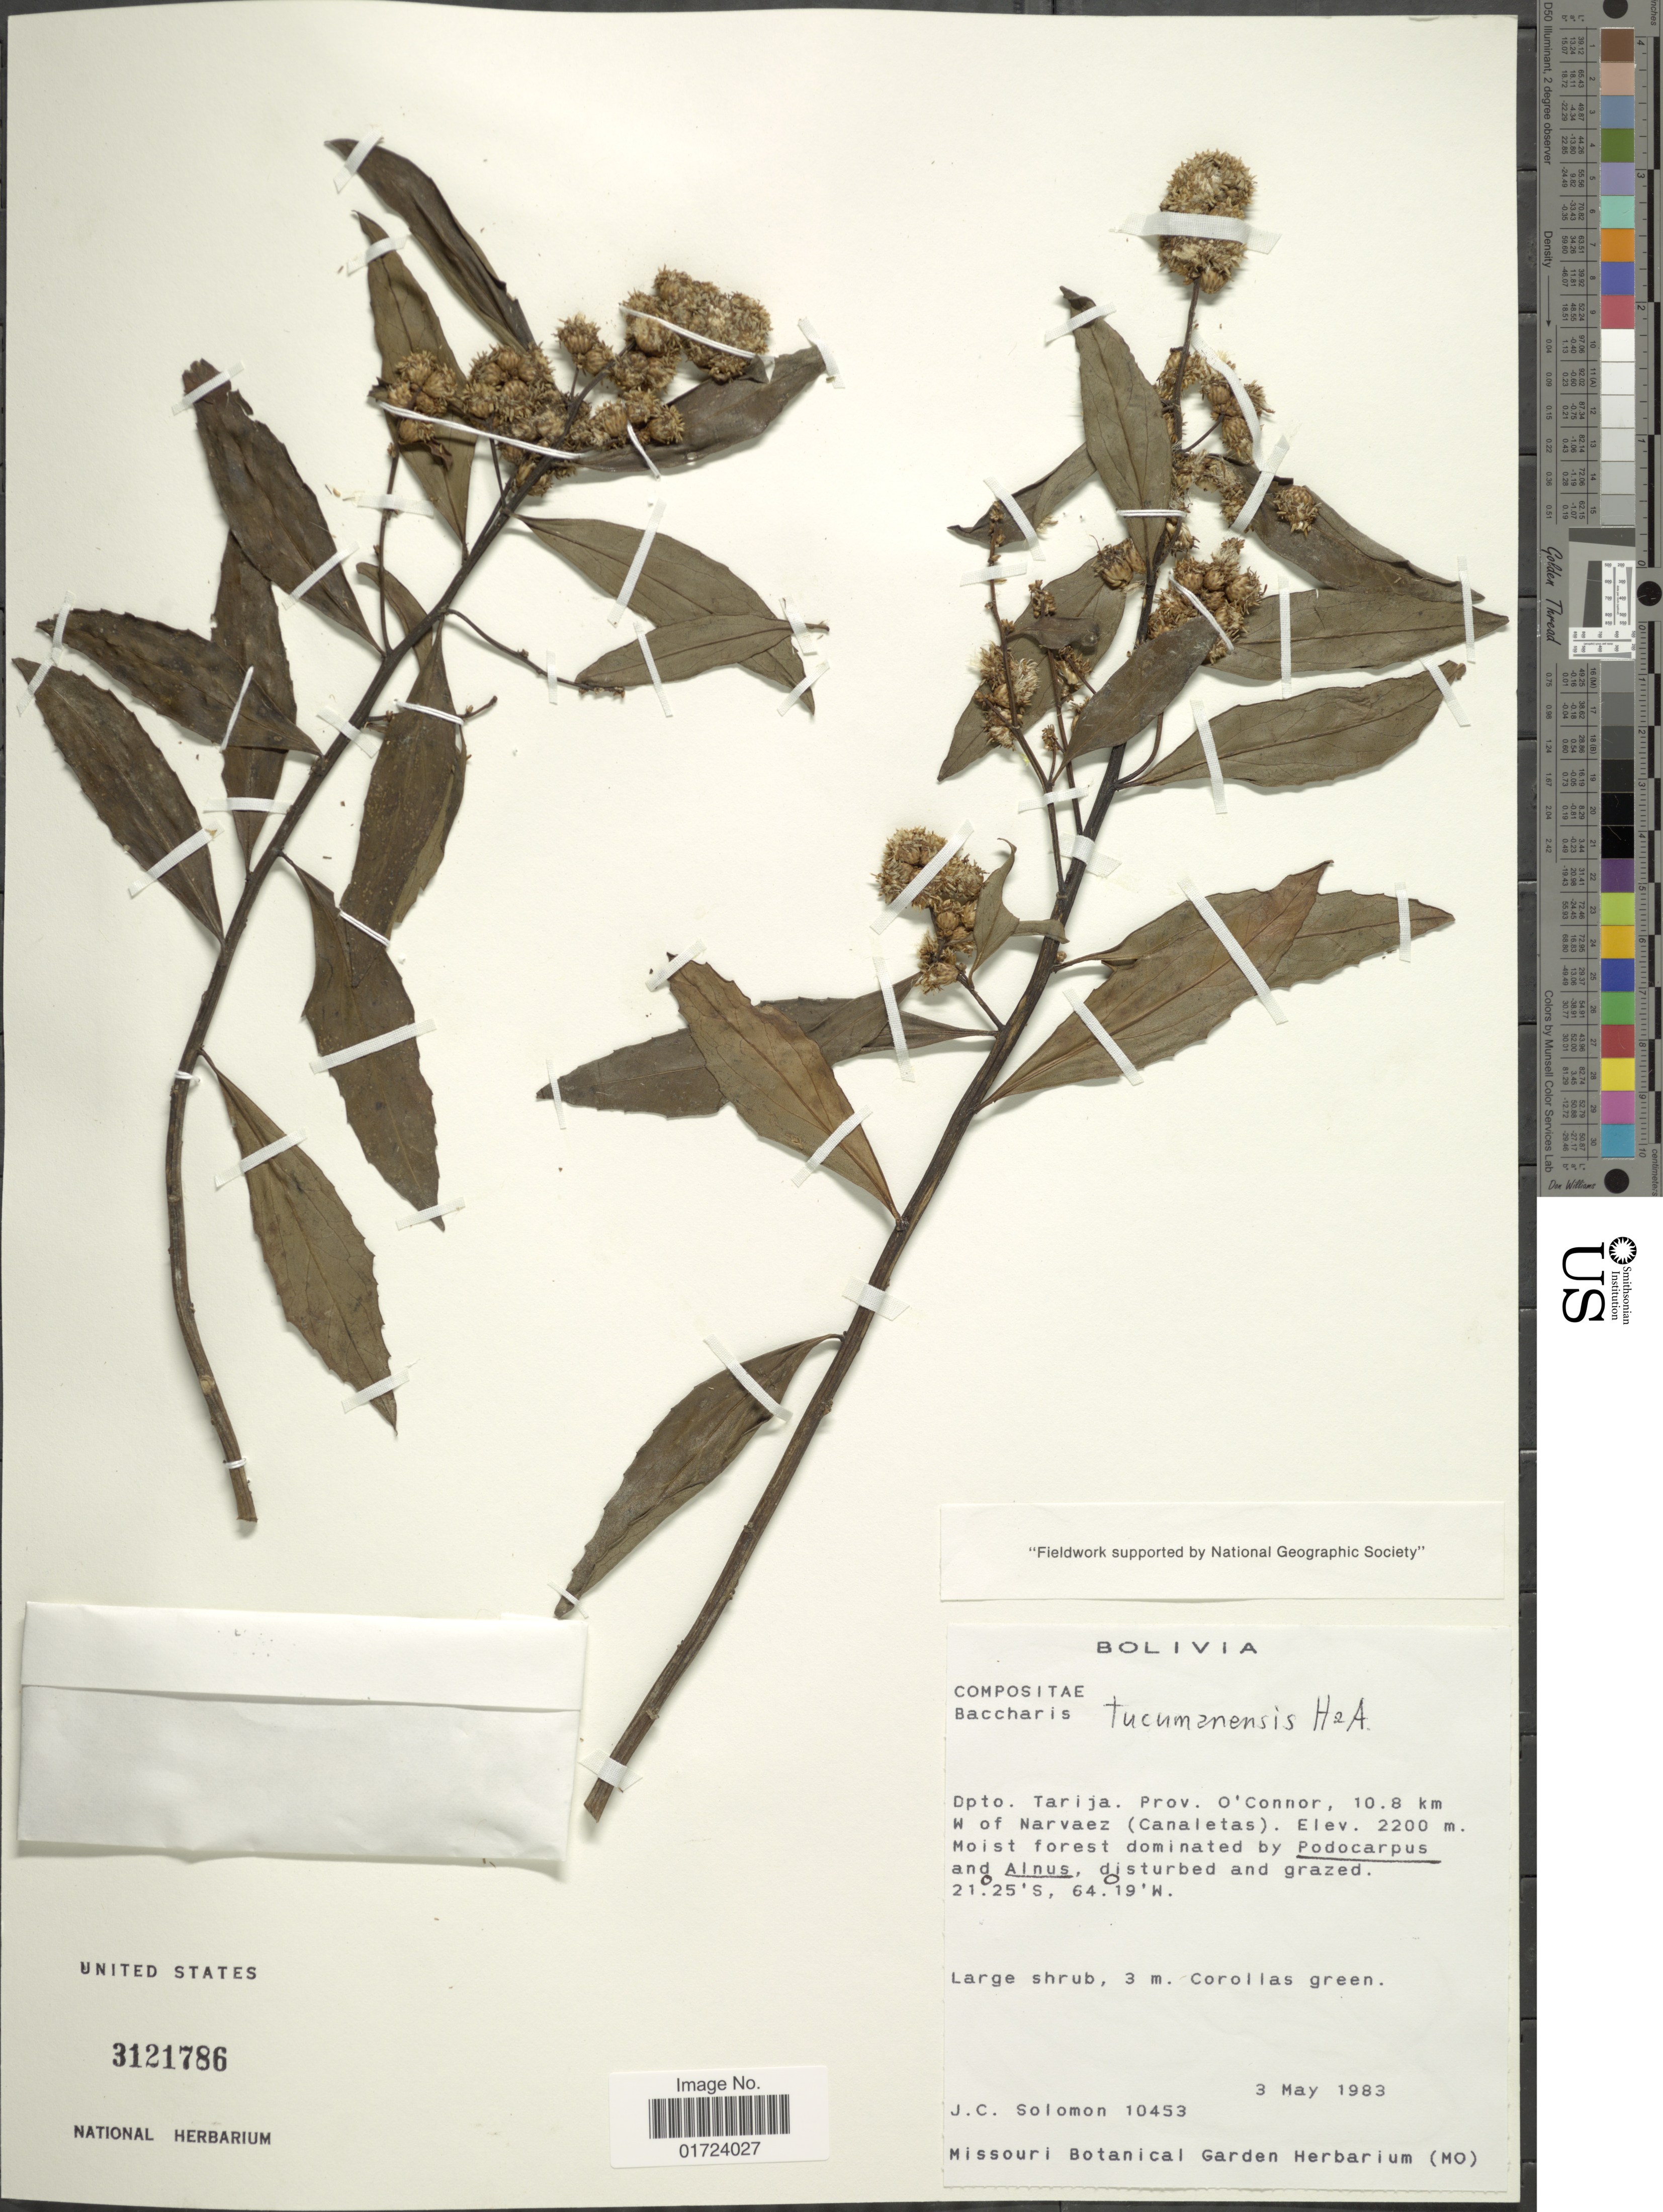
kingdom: Plantae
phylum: Tracheophyta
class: Magnoliopsida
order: Asterales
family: Asteraceae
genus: Baccharis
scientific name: Baccharis tucumanensis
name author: Hook. & Arn.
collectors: J. C. Solomon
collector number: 10453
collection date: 1983-05-03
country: Bolivia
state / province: Tarija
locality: Dpto. Tarija.Prov O'Connor, 10.8 km W of Narvaez (Canaletas).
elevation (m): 2200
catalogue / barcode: US 3121786